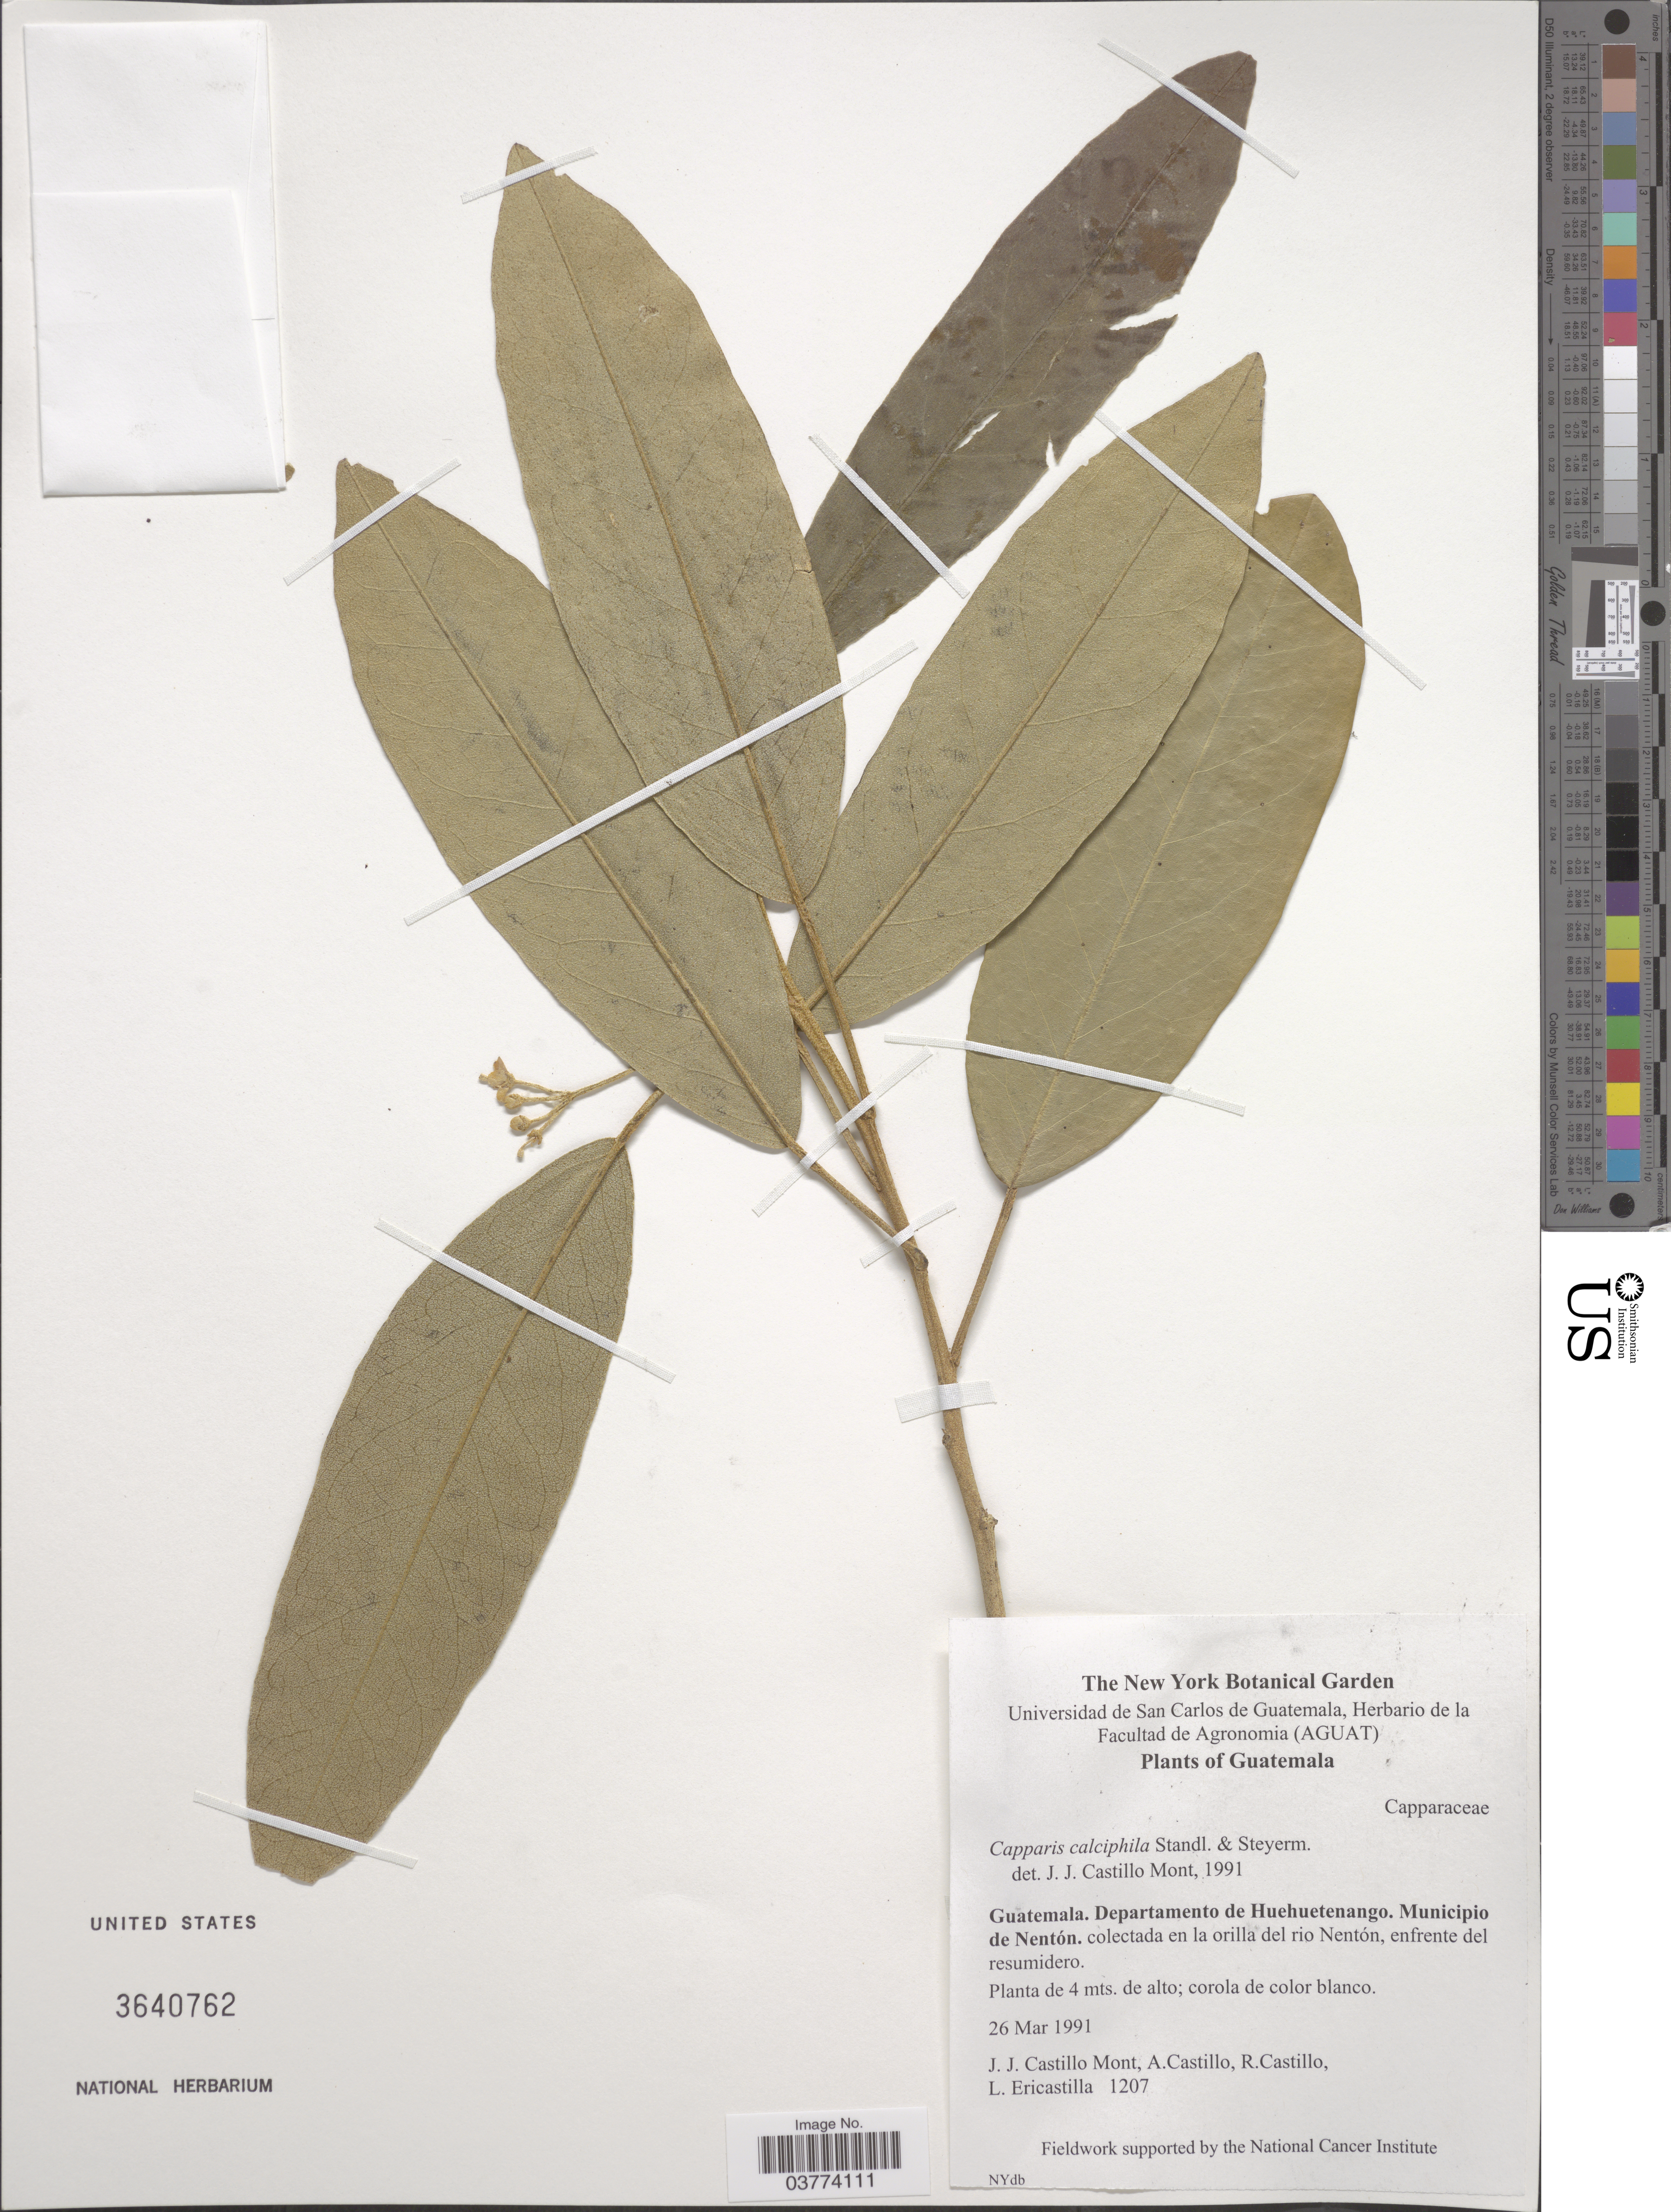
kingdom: Plantae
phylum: Tracheophyta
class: Magnoliopsida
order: Brassicales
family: Capparaceae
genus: Quadrella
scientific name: Quadrella calciphila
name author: (Standl. & Steyerm.) Iltis & Cornejo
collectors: J. Castillo, A. Castillo, R. Castillo & L. Ericastilla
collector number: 1207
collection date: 1991-03-26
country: Guatemala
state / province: Huehuetenango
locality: Departamento de Huehuetenango. Municipio de Nentón. En la orilla del rio Nentón, enfrente del resumidero.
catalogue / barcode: US 3640762